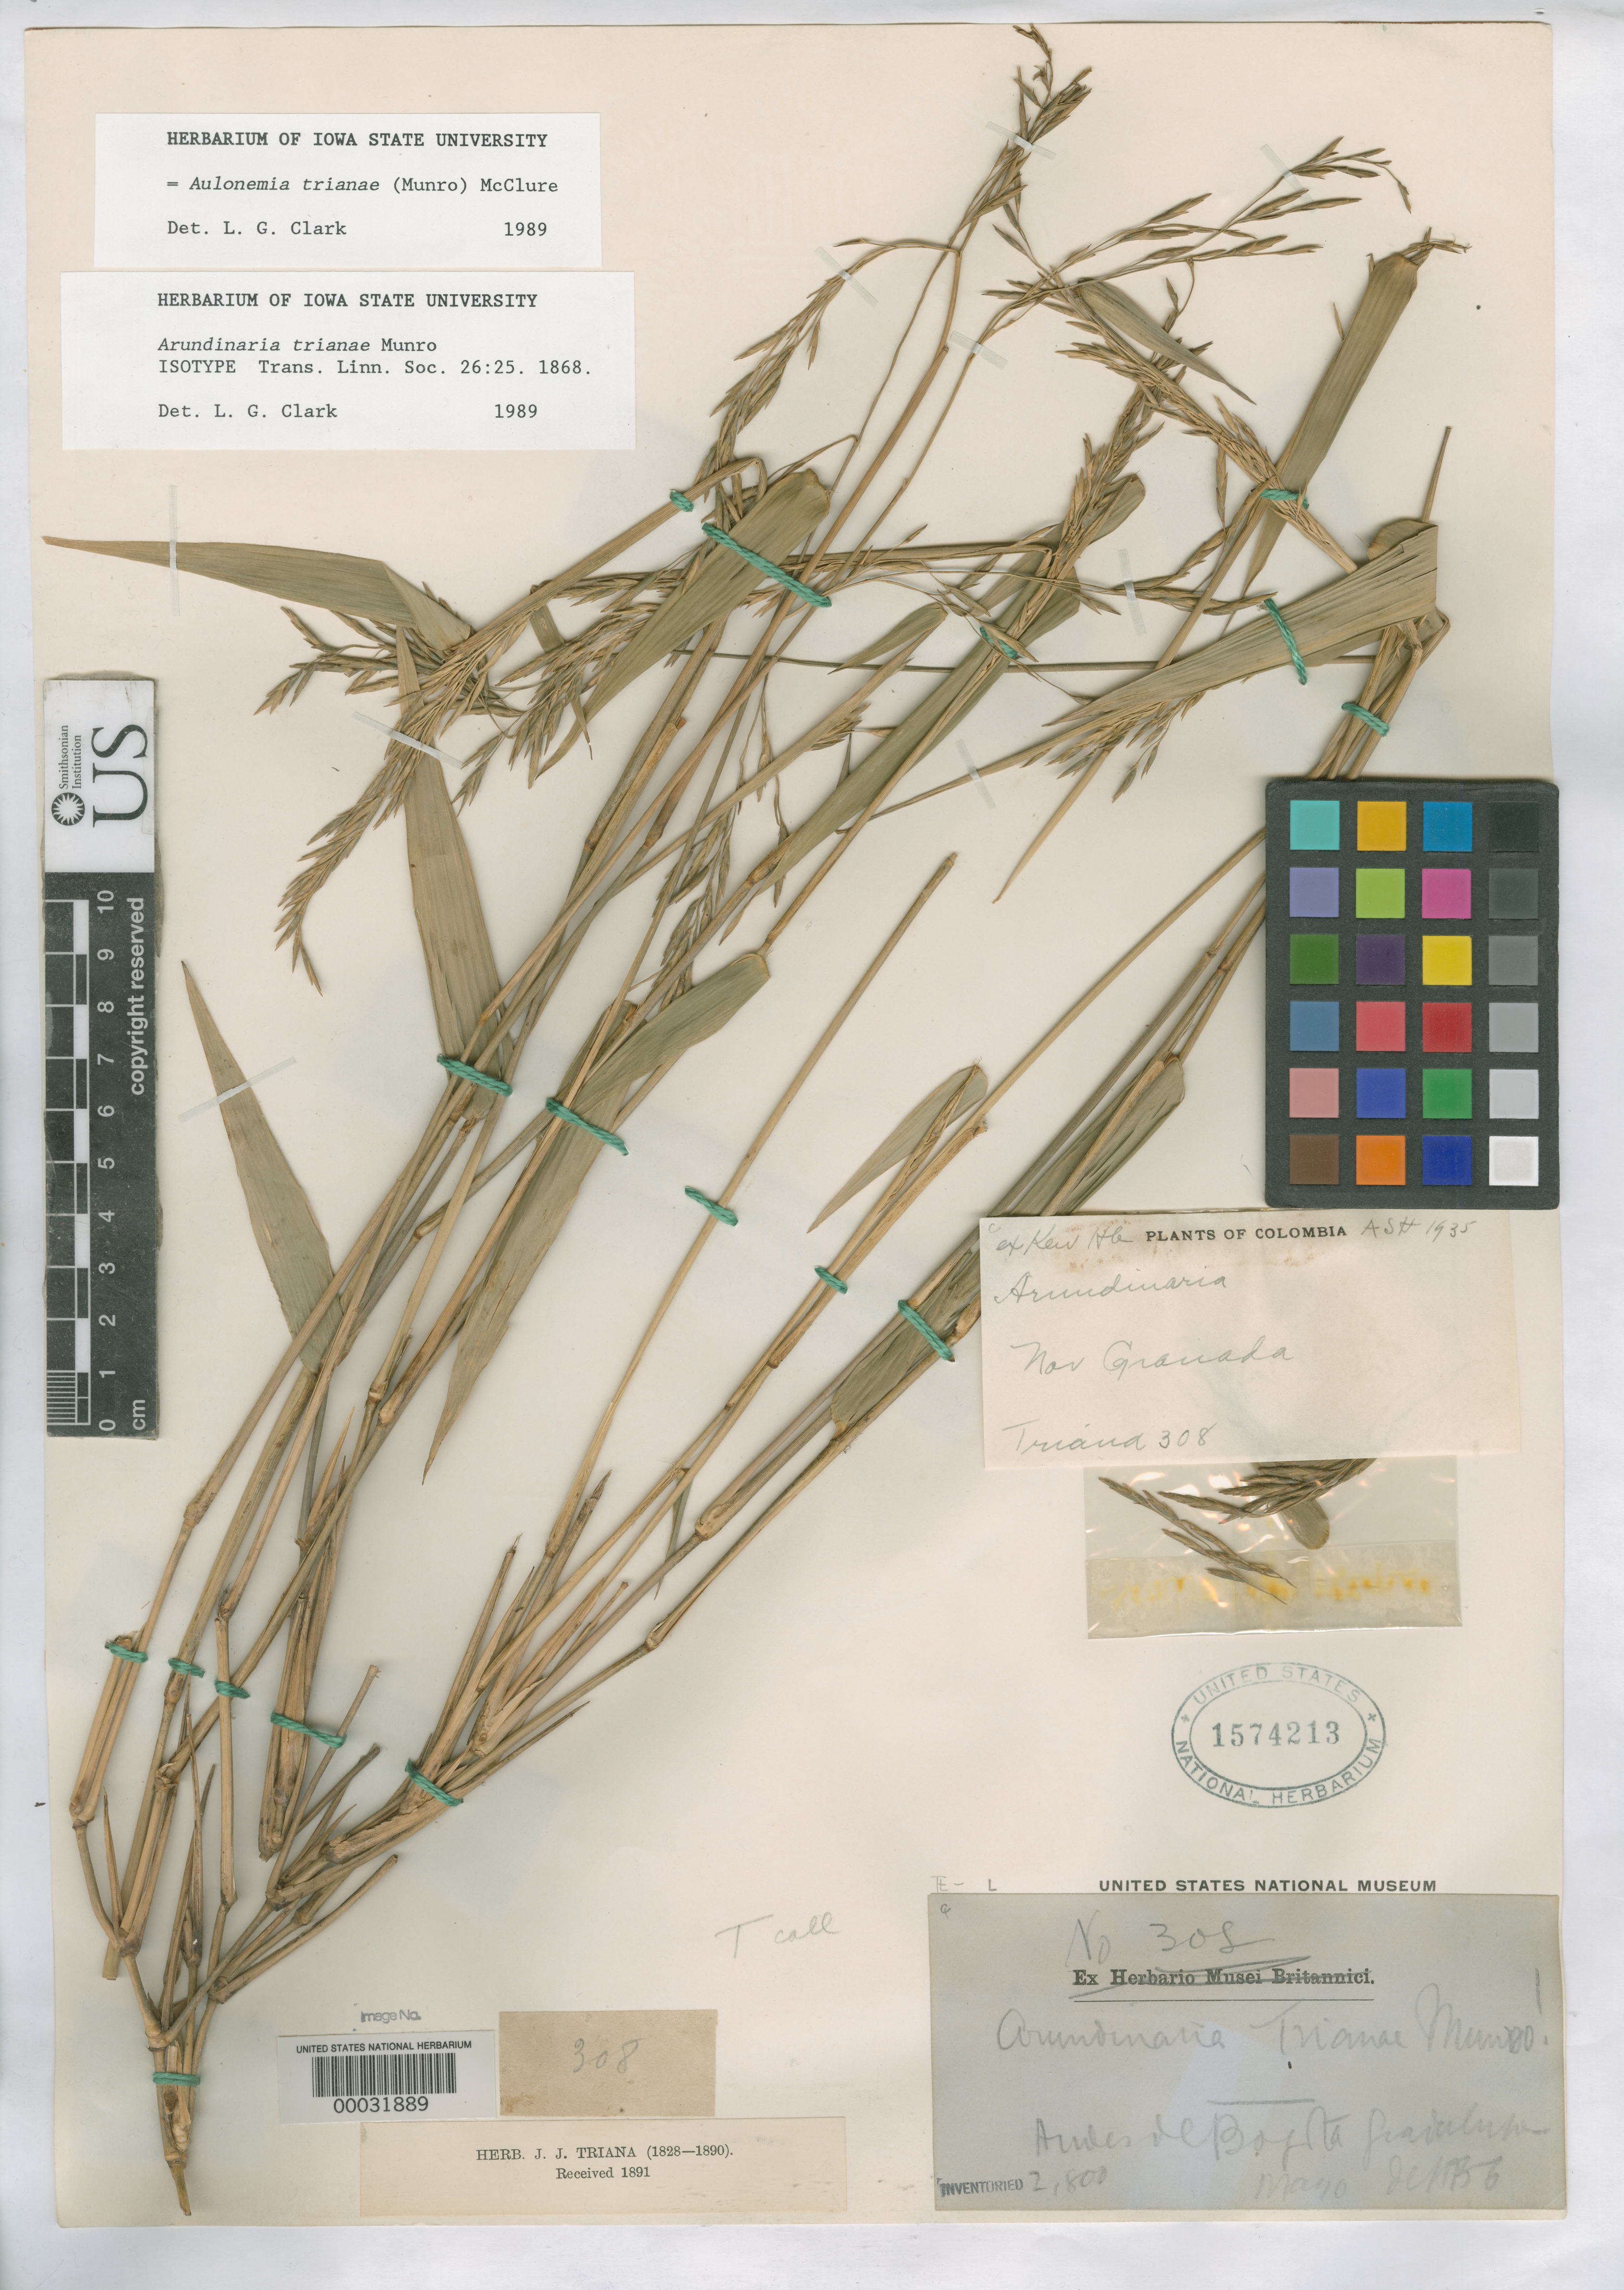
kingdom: Plantae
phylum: Tracheophyta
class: Liliopsida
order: Poales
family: Poaceae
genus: Arundinaria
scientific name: Arundinaria trianae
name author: Munro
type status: Isotype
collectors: J. J. Triana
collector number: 308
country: Colombia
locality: Andes of Bogota.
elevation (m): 2800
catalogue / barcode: US 1574213